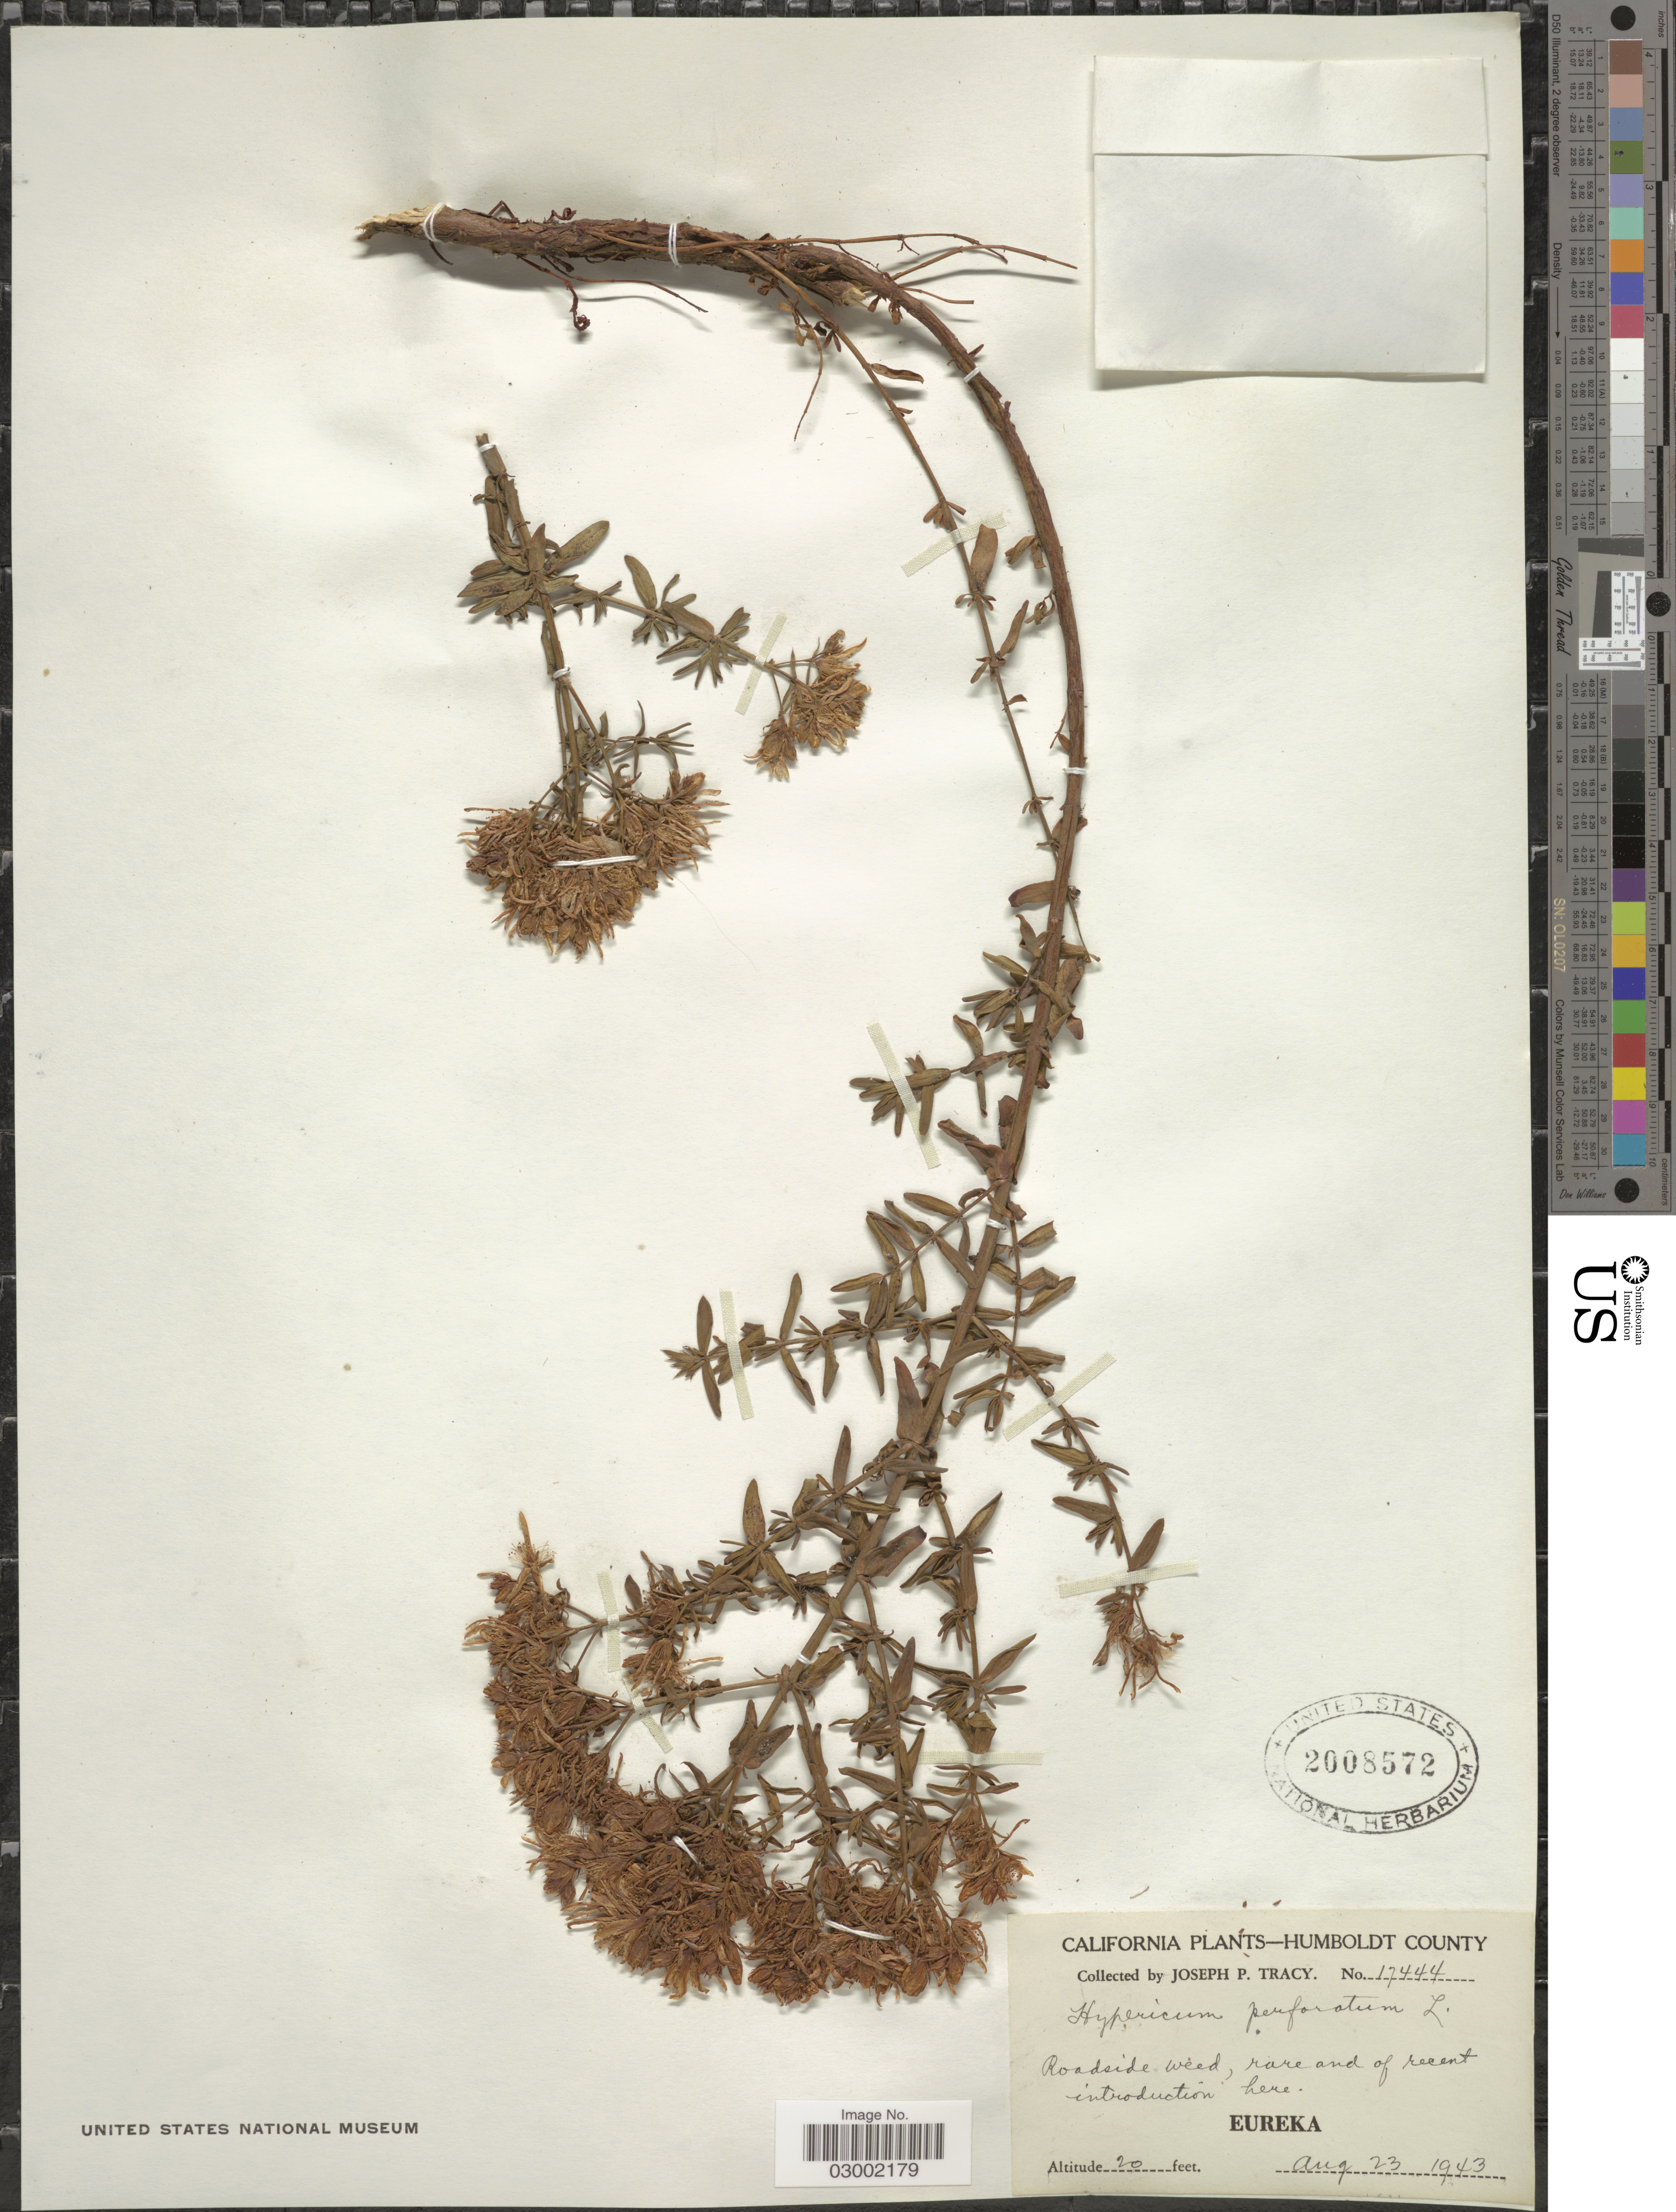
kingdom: Plantae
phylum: Tracheophyta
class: Magnoliopsida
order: Malpighiales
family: Hypericaceae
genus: Hypericum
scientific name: Hypericum perforatum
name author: L.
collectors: J. Tracy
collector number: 17444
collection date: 1943-08-23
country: United States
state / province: California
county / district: Humboldt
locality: Humboldt County. Eureka.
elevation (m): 6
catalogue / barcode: US 2008572